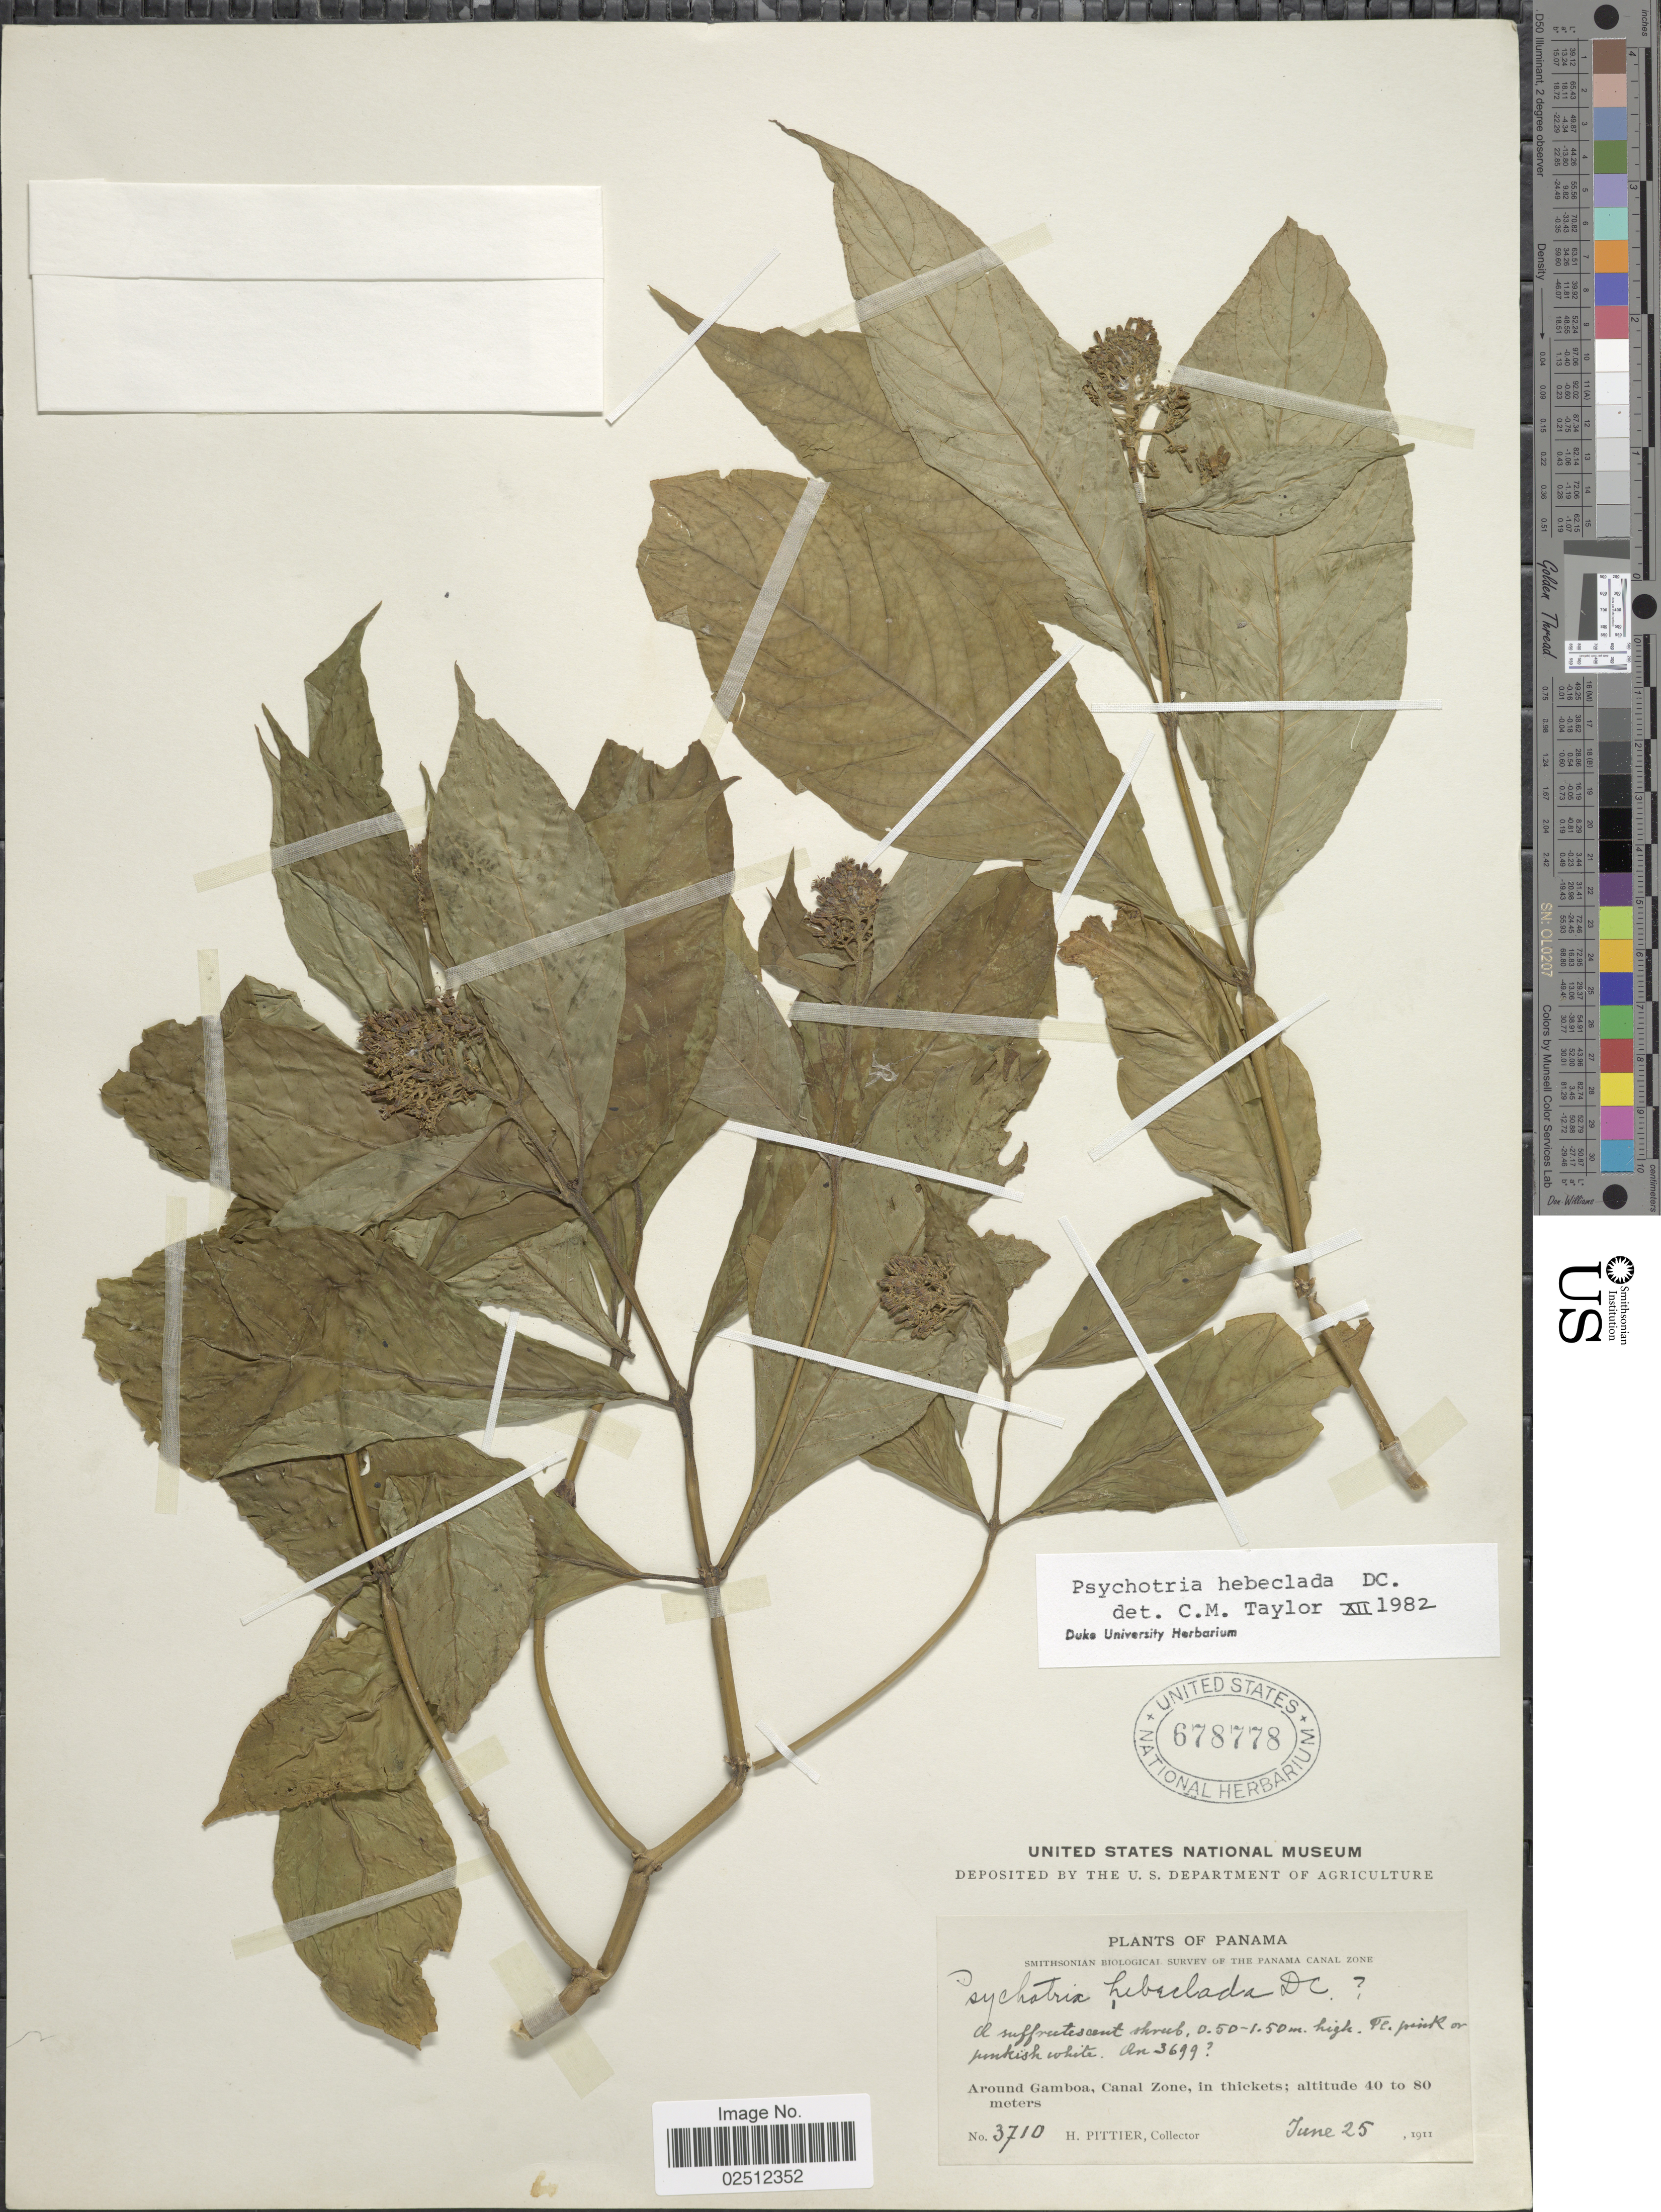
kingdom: Plantae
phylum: Tracheophyta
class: Magnoliopsida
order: Gentianales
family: Rubiaceae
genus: Psychotria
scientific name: Psychotria hebeclada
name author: DC.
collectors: H. F. Pittier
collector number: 3710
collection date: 1911-06-25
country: Panama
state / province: Colón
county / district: Canal Zone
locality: Around Gamboa, Canal Zone, in thickets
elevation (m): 40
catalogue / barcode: US 678778